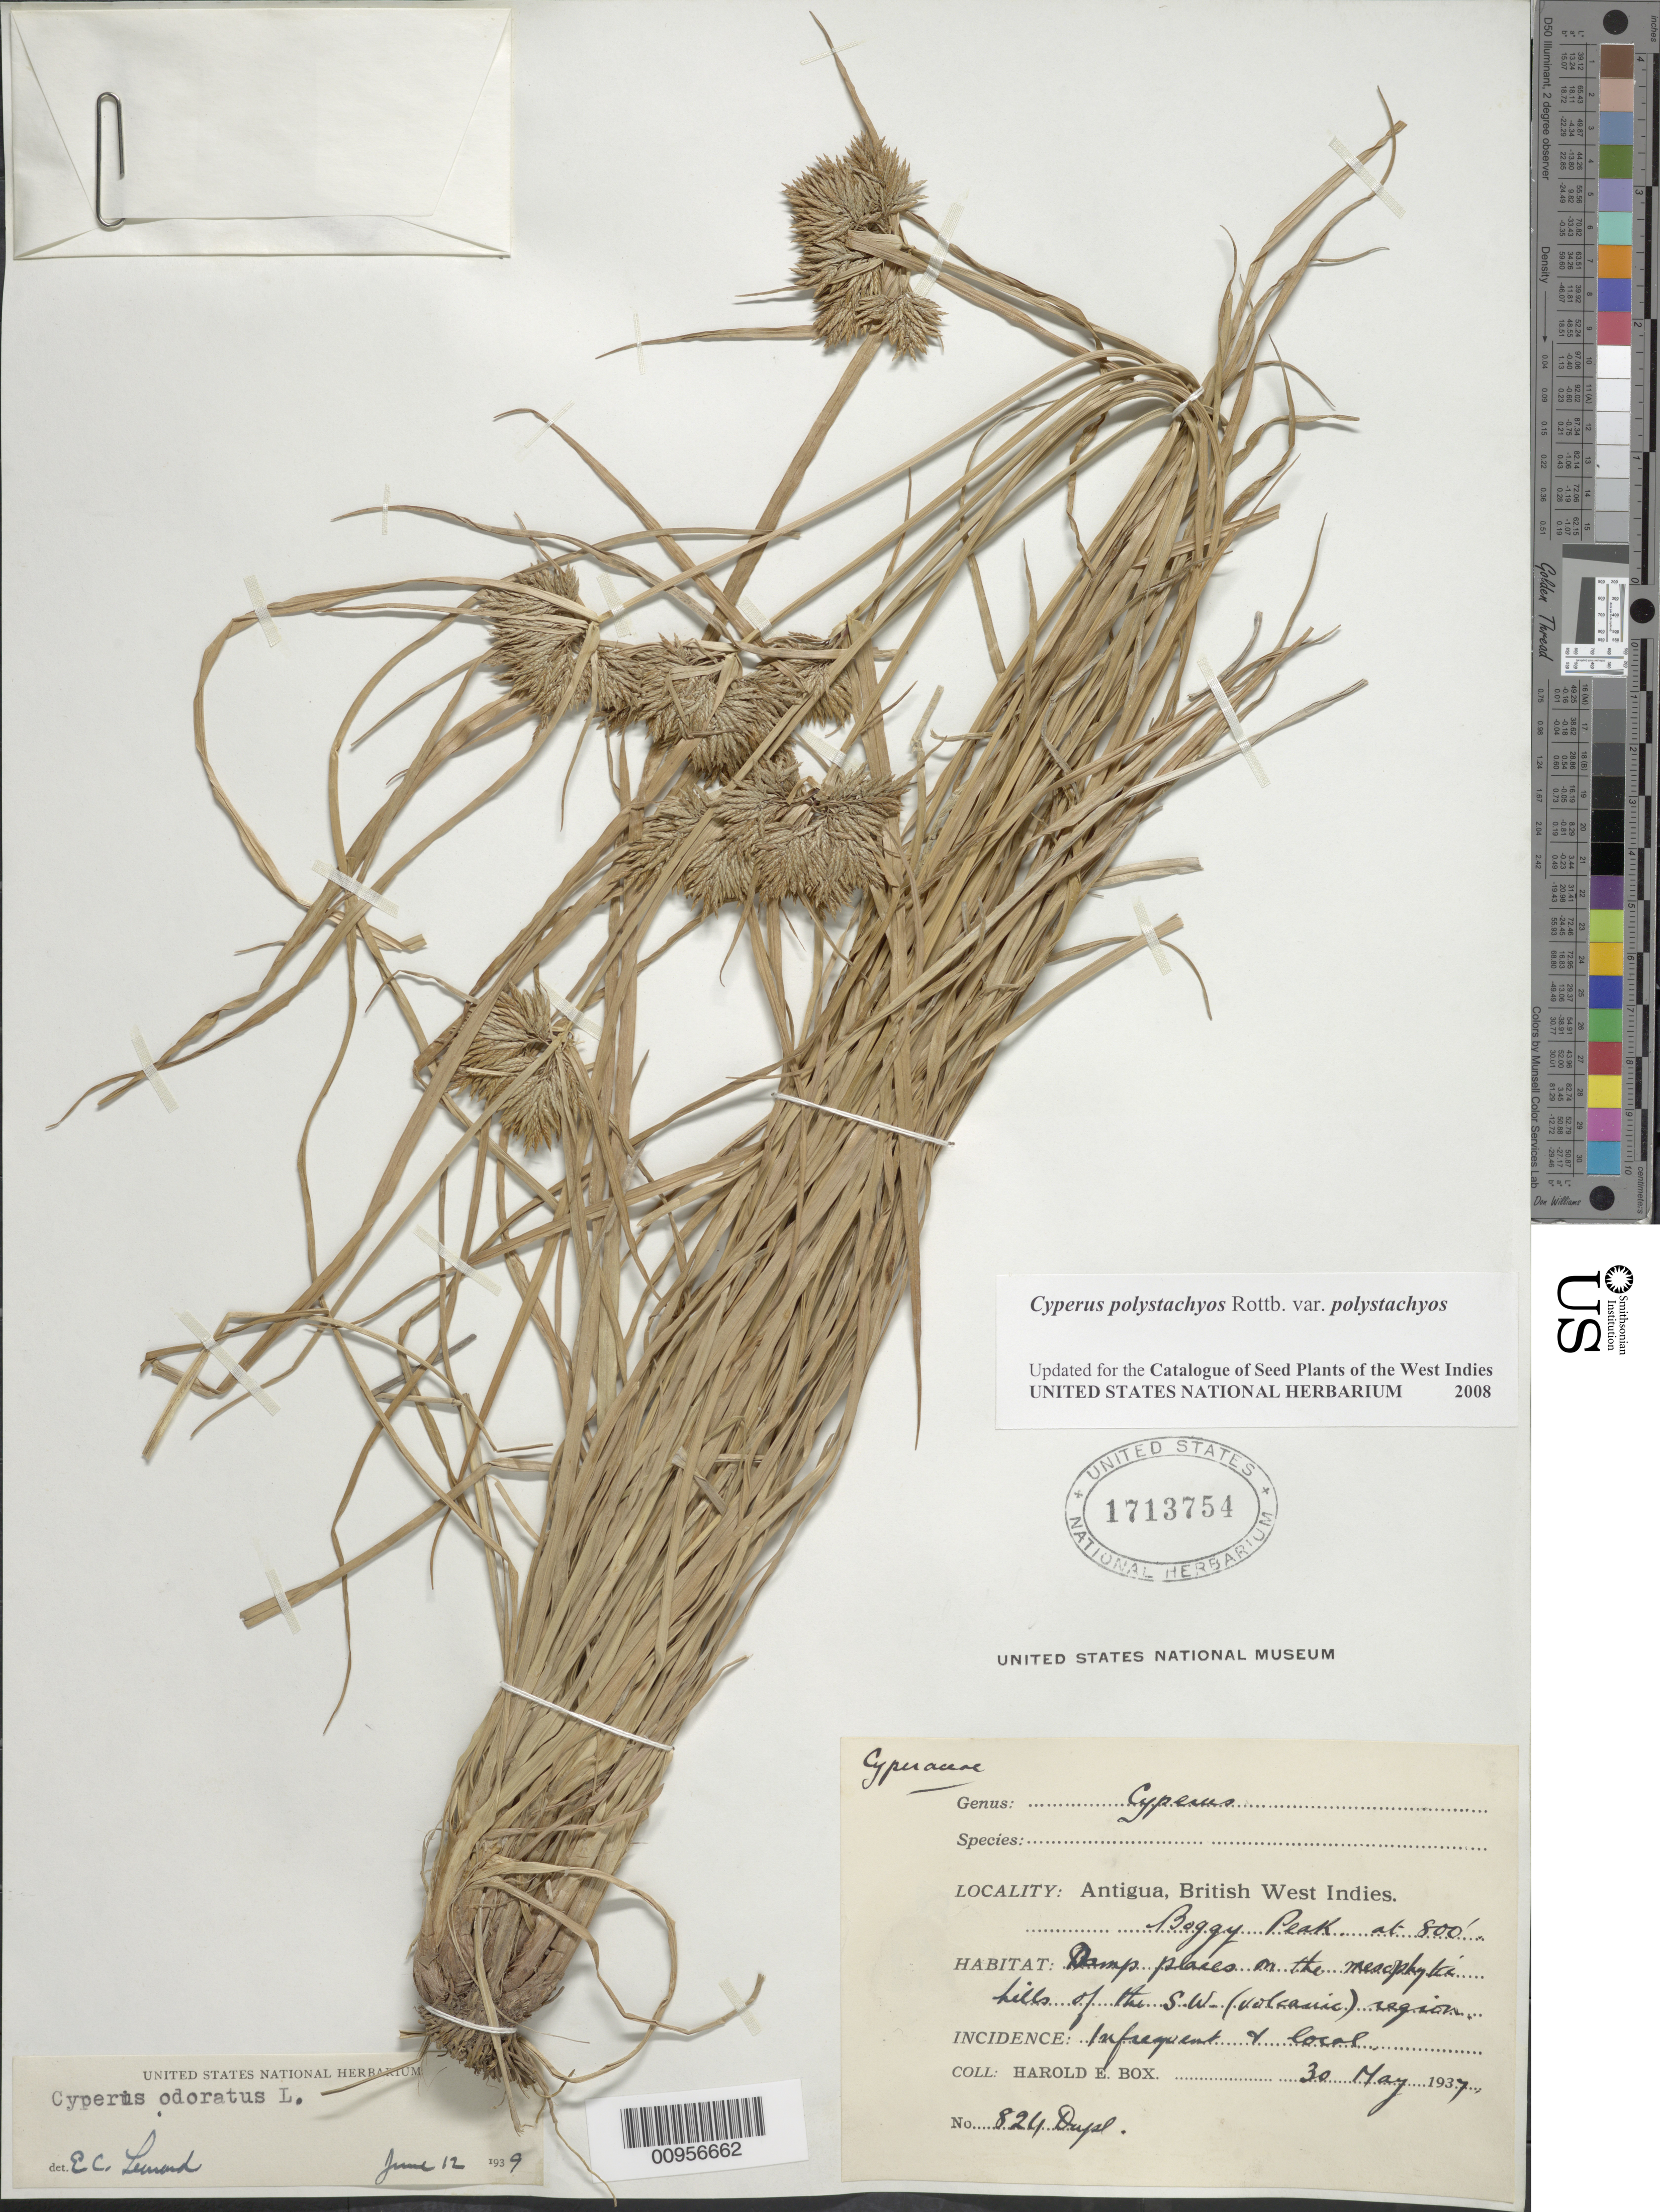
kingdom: Plantae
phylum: Tracheophyta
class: Liliopsida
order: Poales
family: Cyperaceae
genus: Cyperus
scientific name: Cyperus polystachyos var. polystachyos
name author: Rottb.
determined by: Strong, M. T., (US), Smithsonian Institution - National Museum of Natural History (UNITED STATES)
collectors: H. E. Box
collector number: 824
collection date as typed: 30 May 1937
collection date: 1937-05-30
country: Antigua and Barbuda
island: Antigua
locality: Boggy Peak, mesophytic hills of the SE (volcanic) region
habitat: Damp places in the mesophytic hills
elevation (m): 800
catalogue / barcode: US 1713754